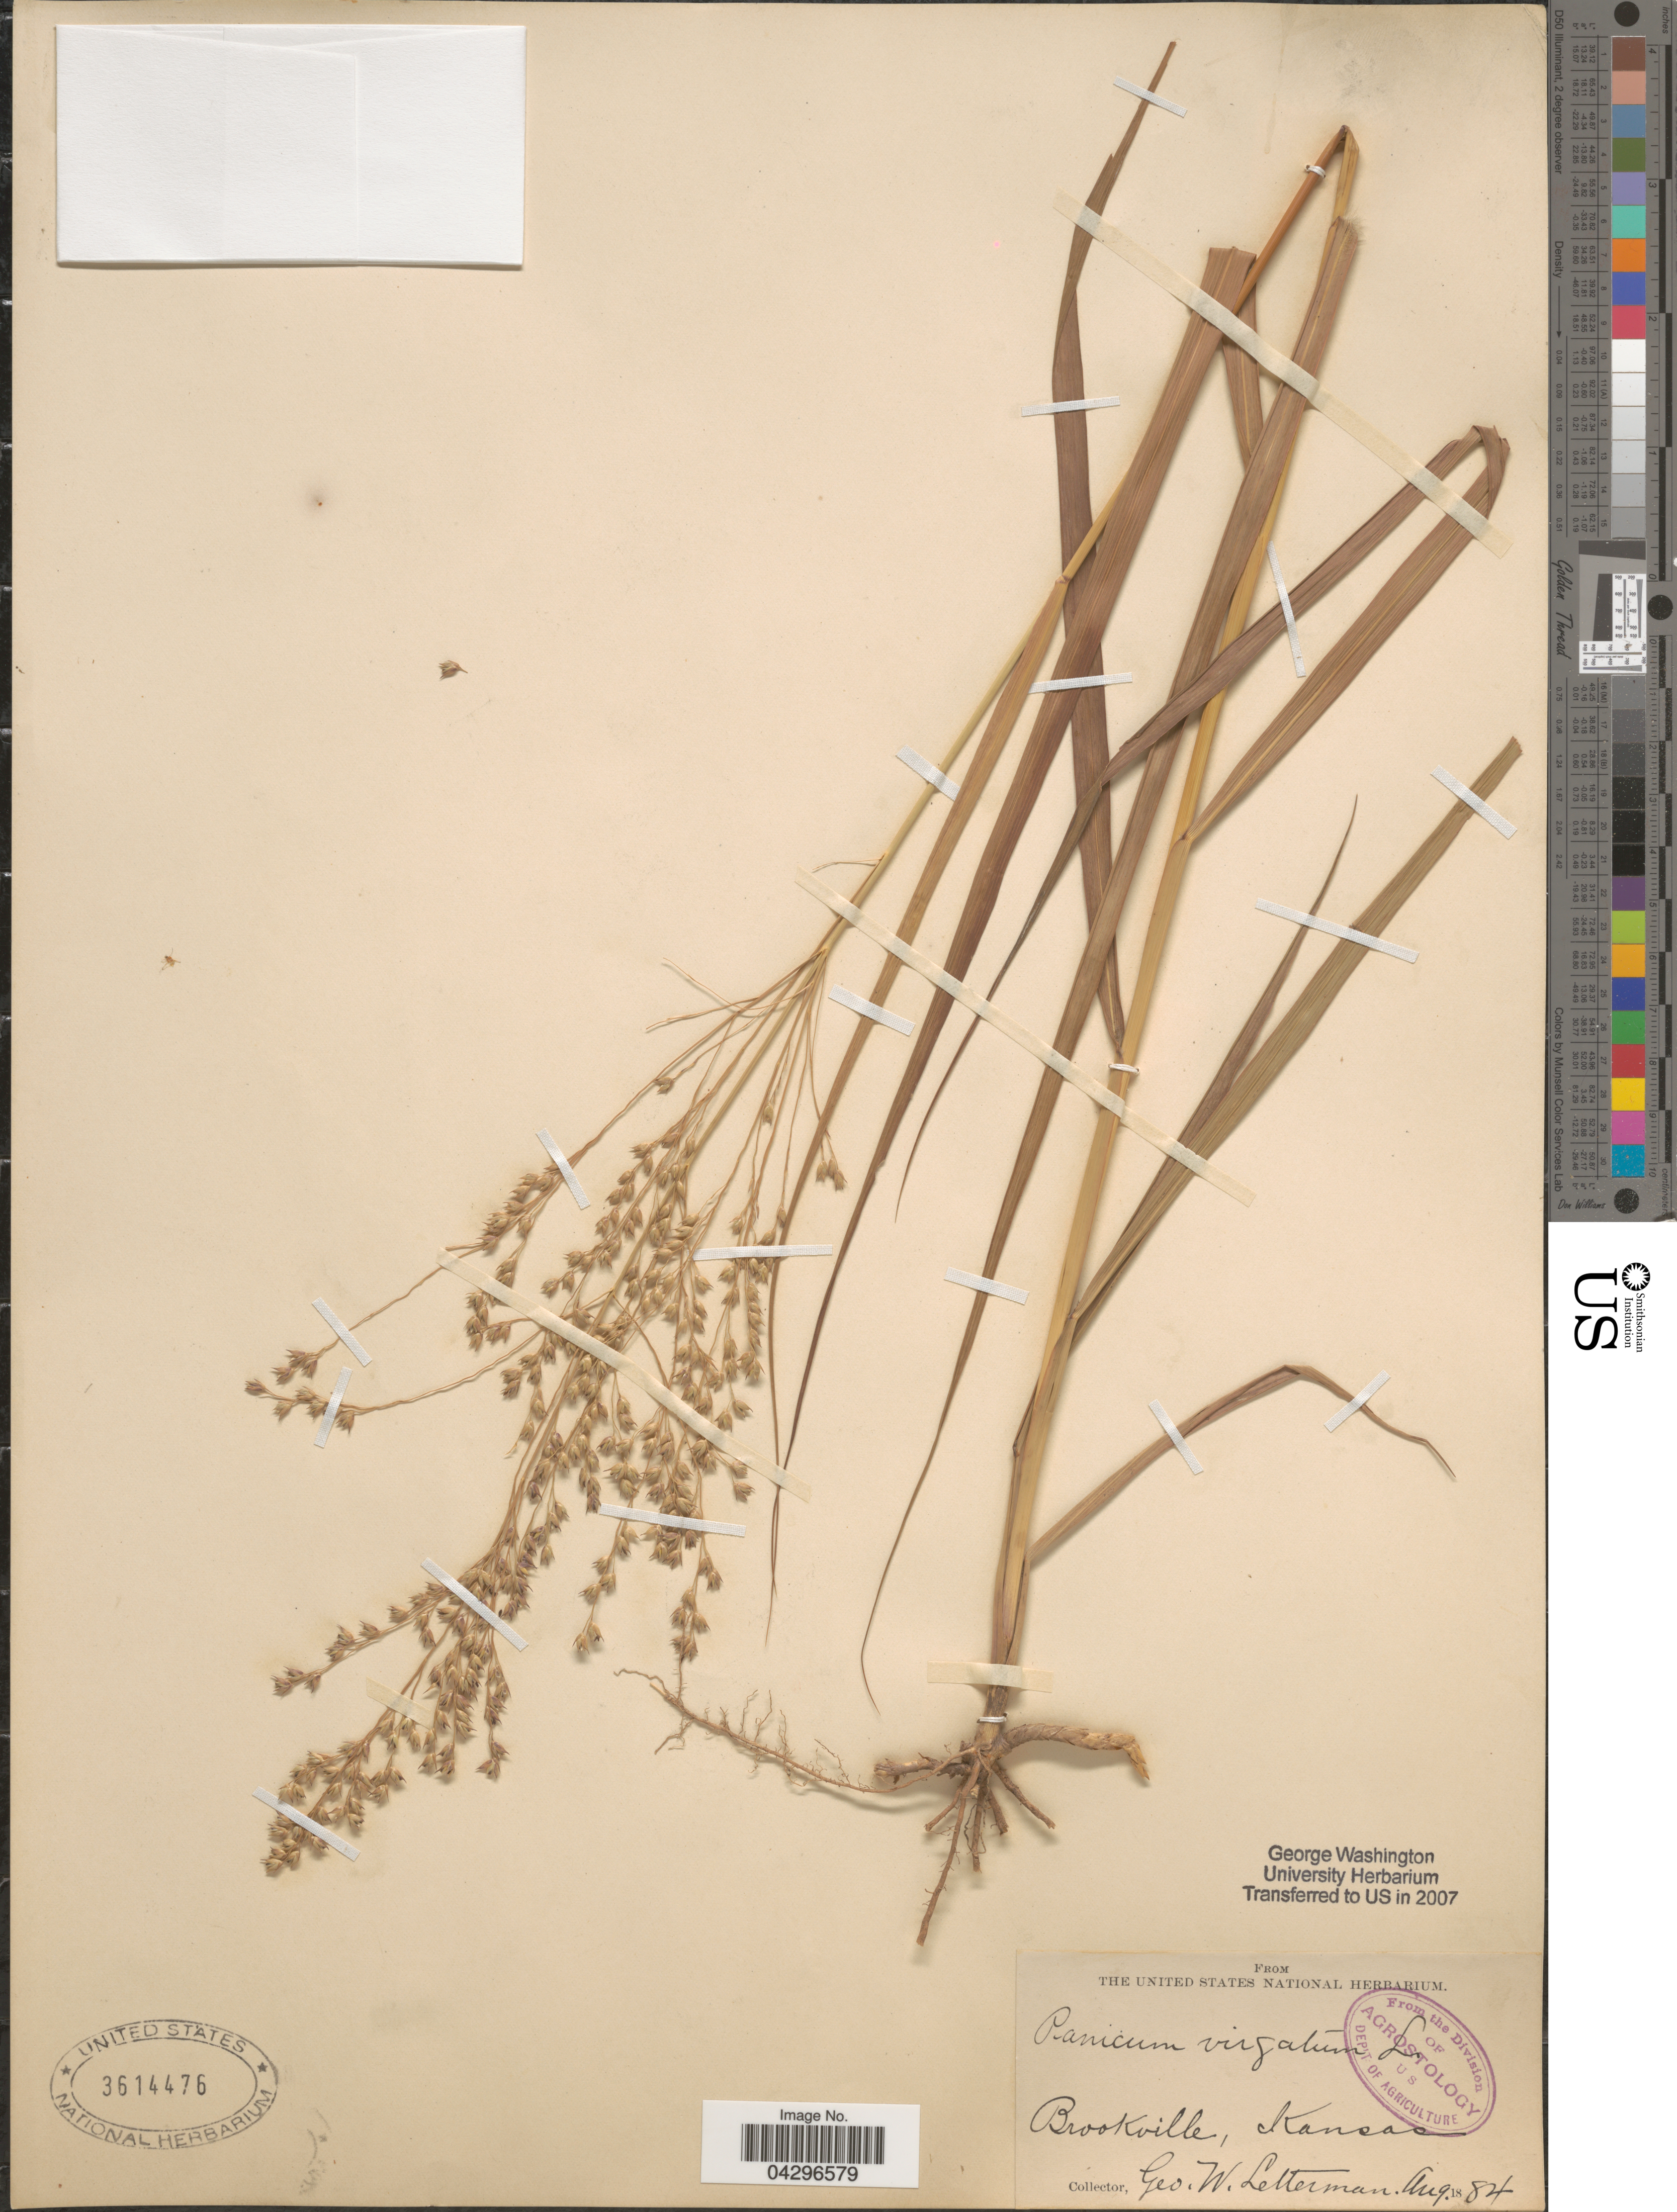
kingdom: Plantae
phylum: Tracheophyta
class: Liliopsida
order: Poales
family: Poaceae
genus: Panicum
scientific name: Panicum virgatum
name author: L.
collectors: G. W. Letterman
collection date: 1884-08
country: United States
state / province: Kansas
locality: Brookville.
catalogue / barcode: US 3614476